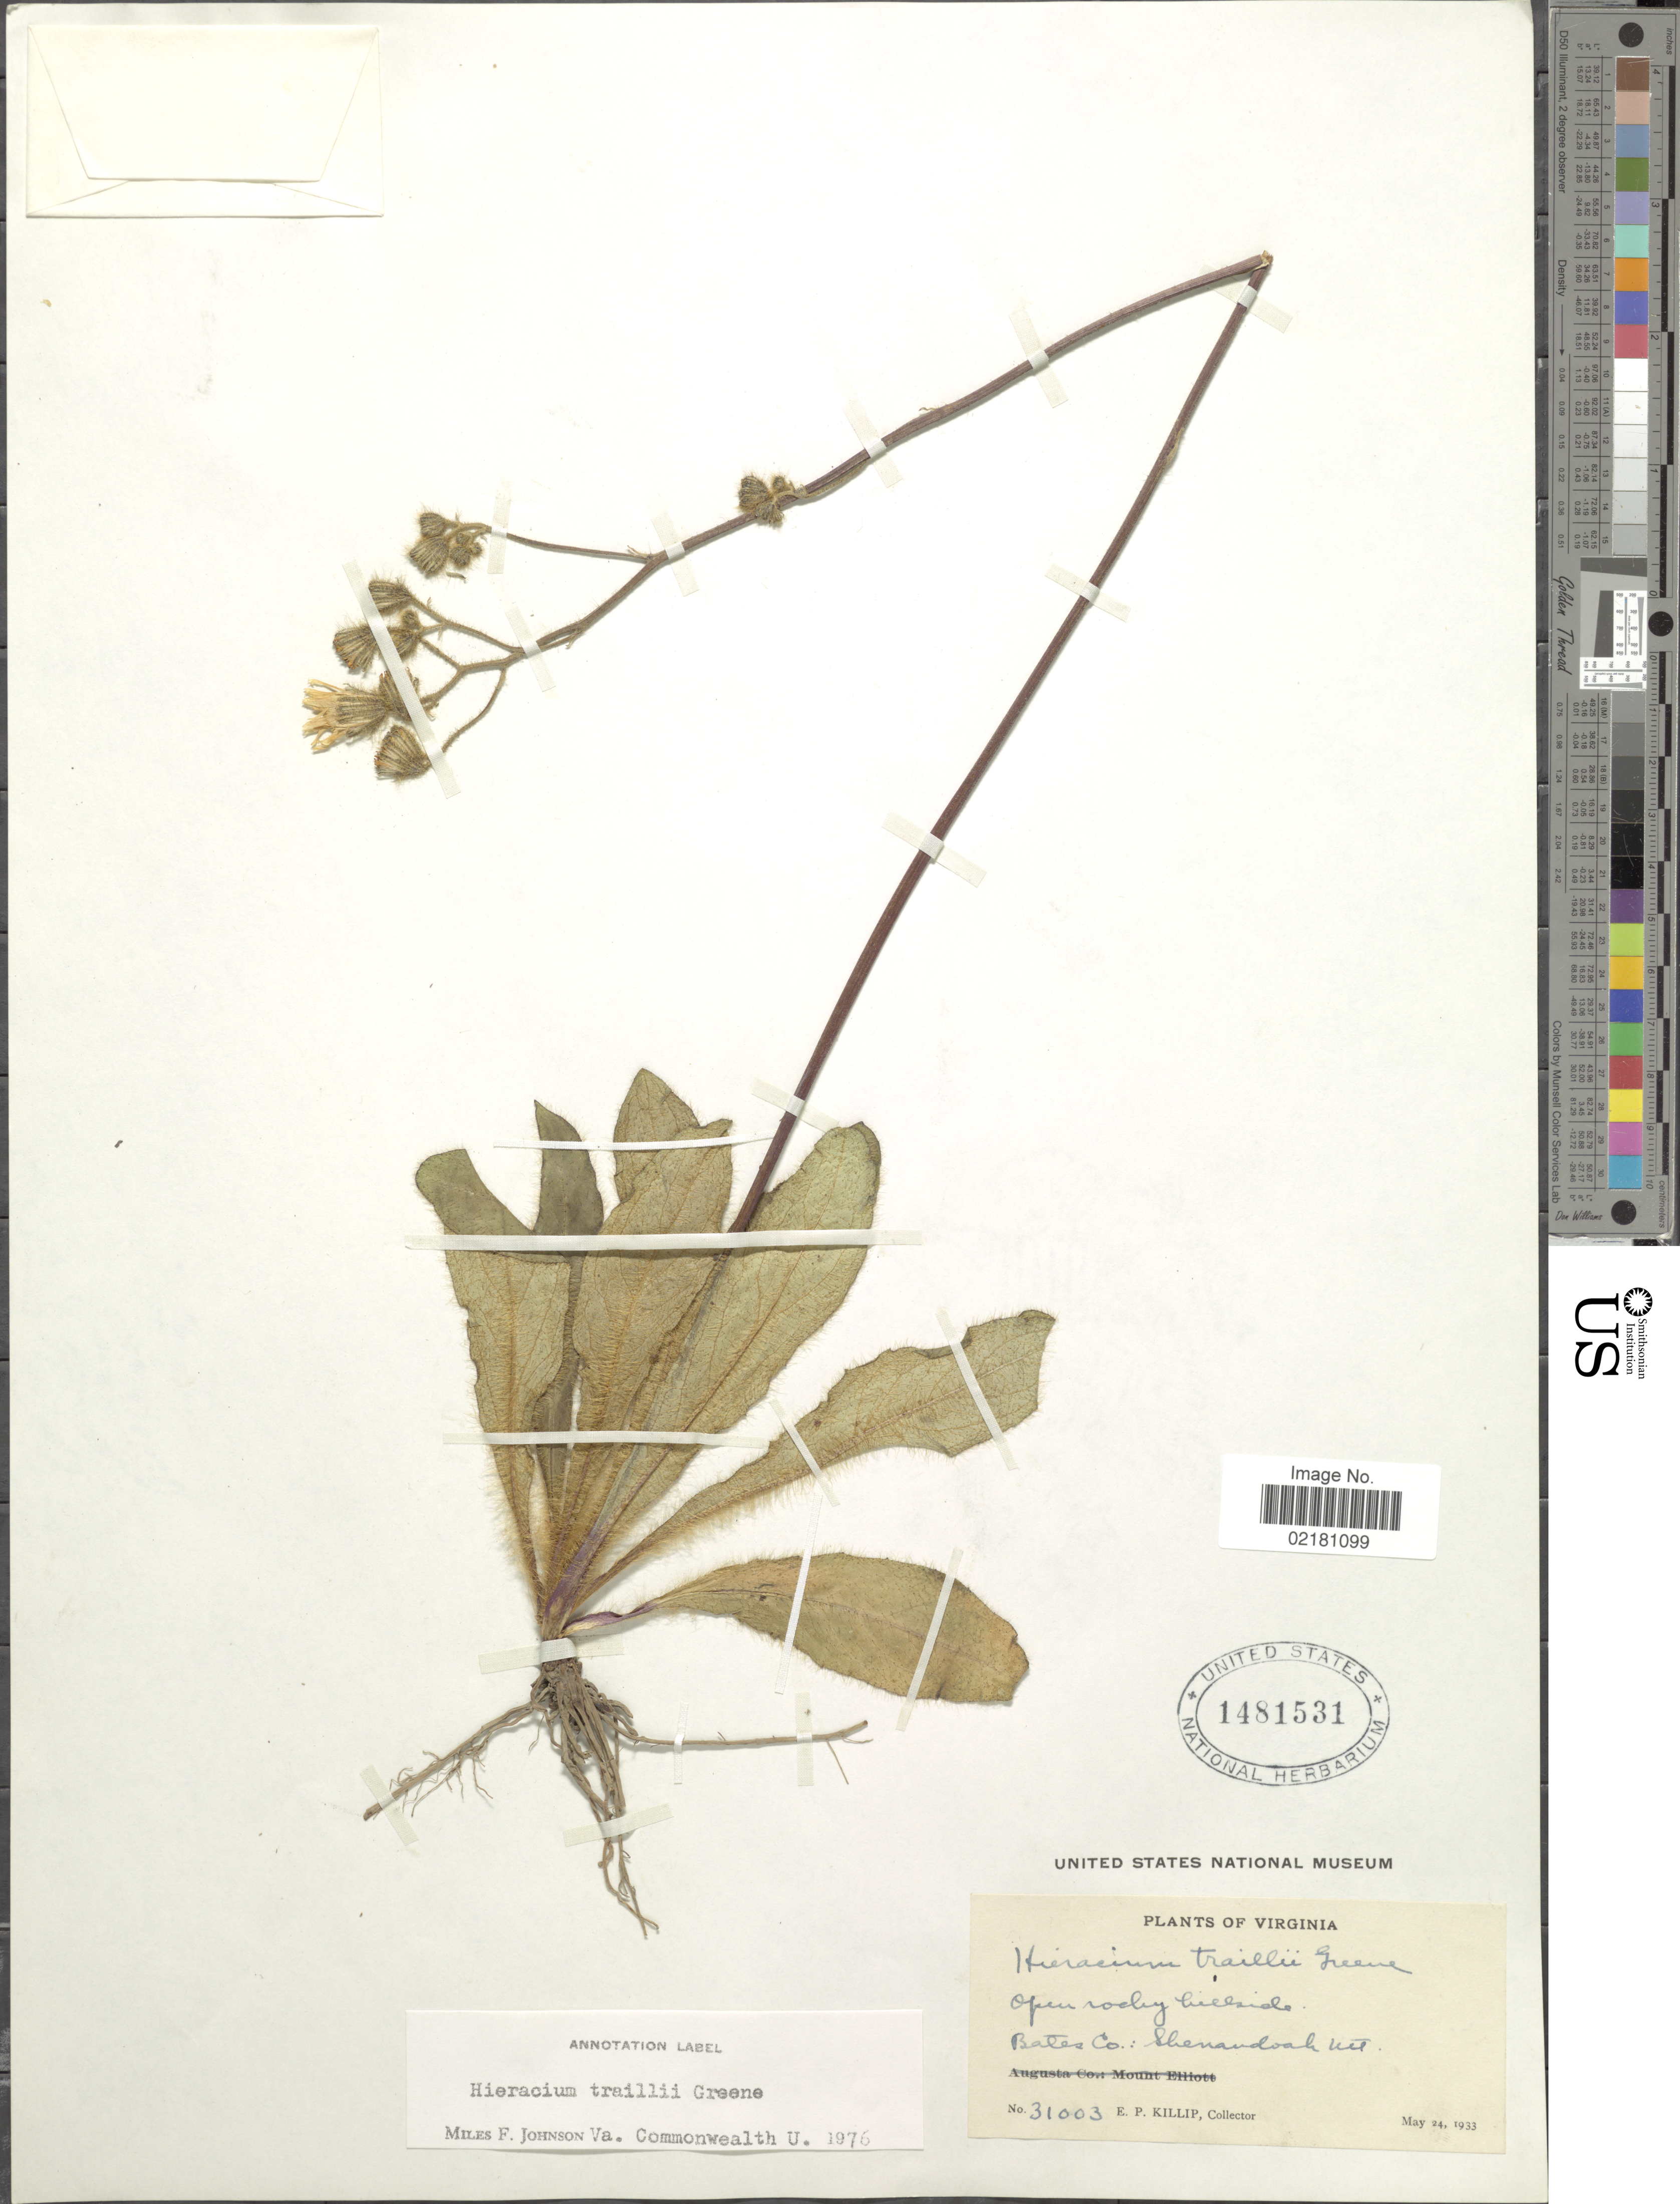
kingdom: Plantae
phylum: Tracheophyta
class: Magnoliopsida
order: Asterales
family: Asteraceae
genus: Hieracium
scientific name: Hieracium traillii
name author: Greene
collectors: E. P. Killip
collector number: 31003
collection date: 1933-05-24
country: United States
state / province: Virginia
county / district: Bath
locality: Open rocky hillside. Bates Co.: Shenandoah Mt.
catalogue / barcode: US 1481531